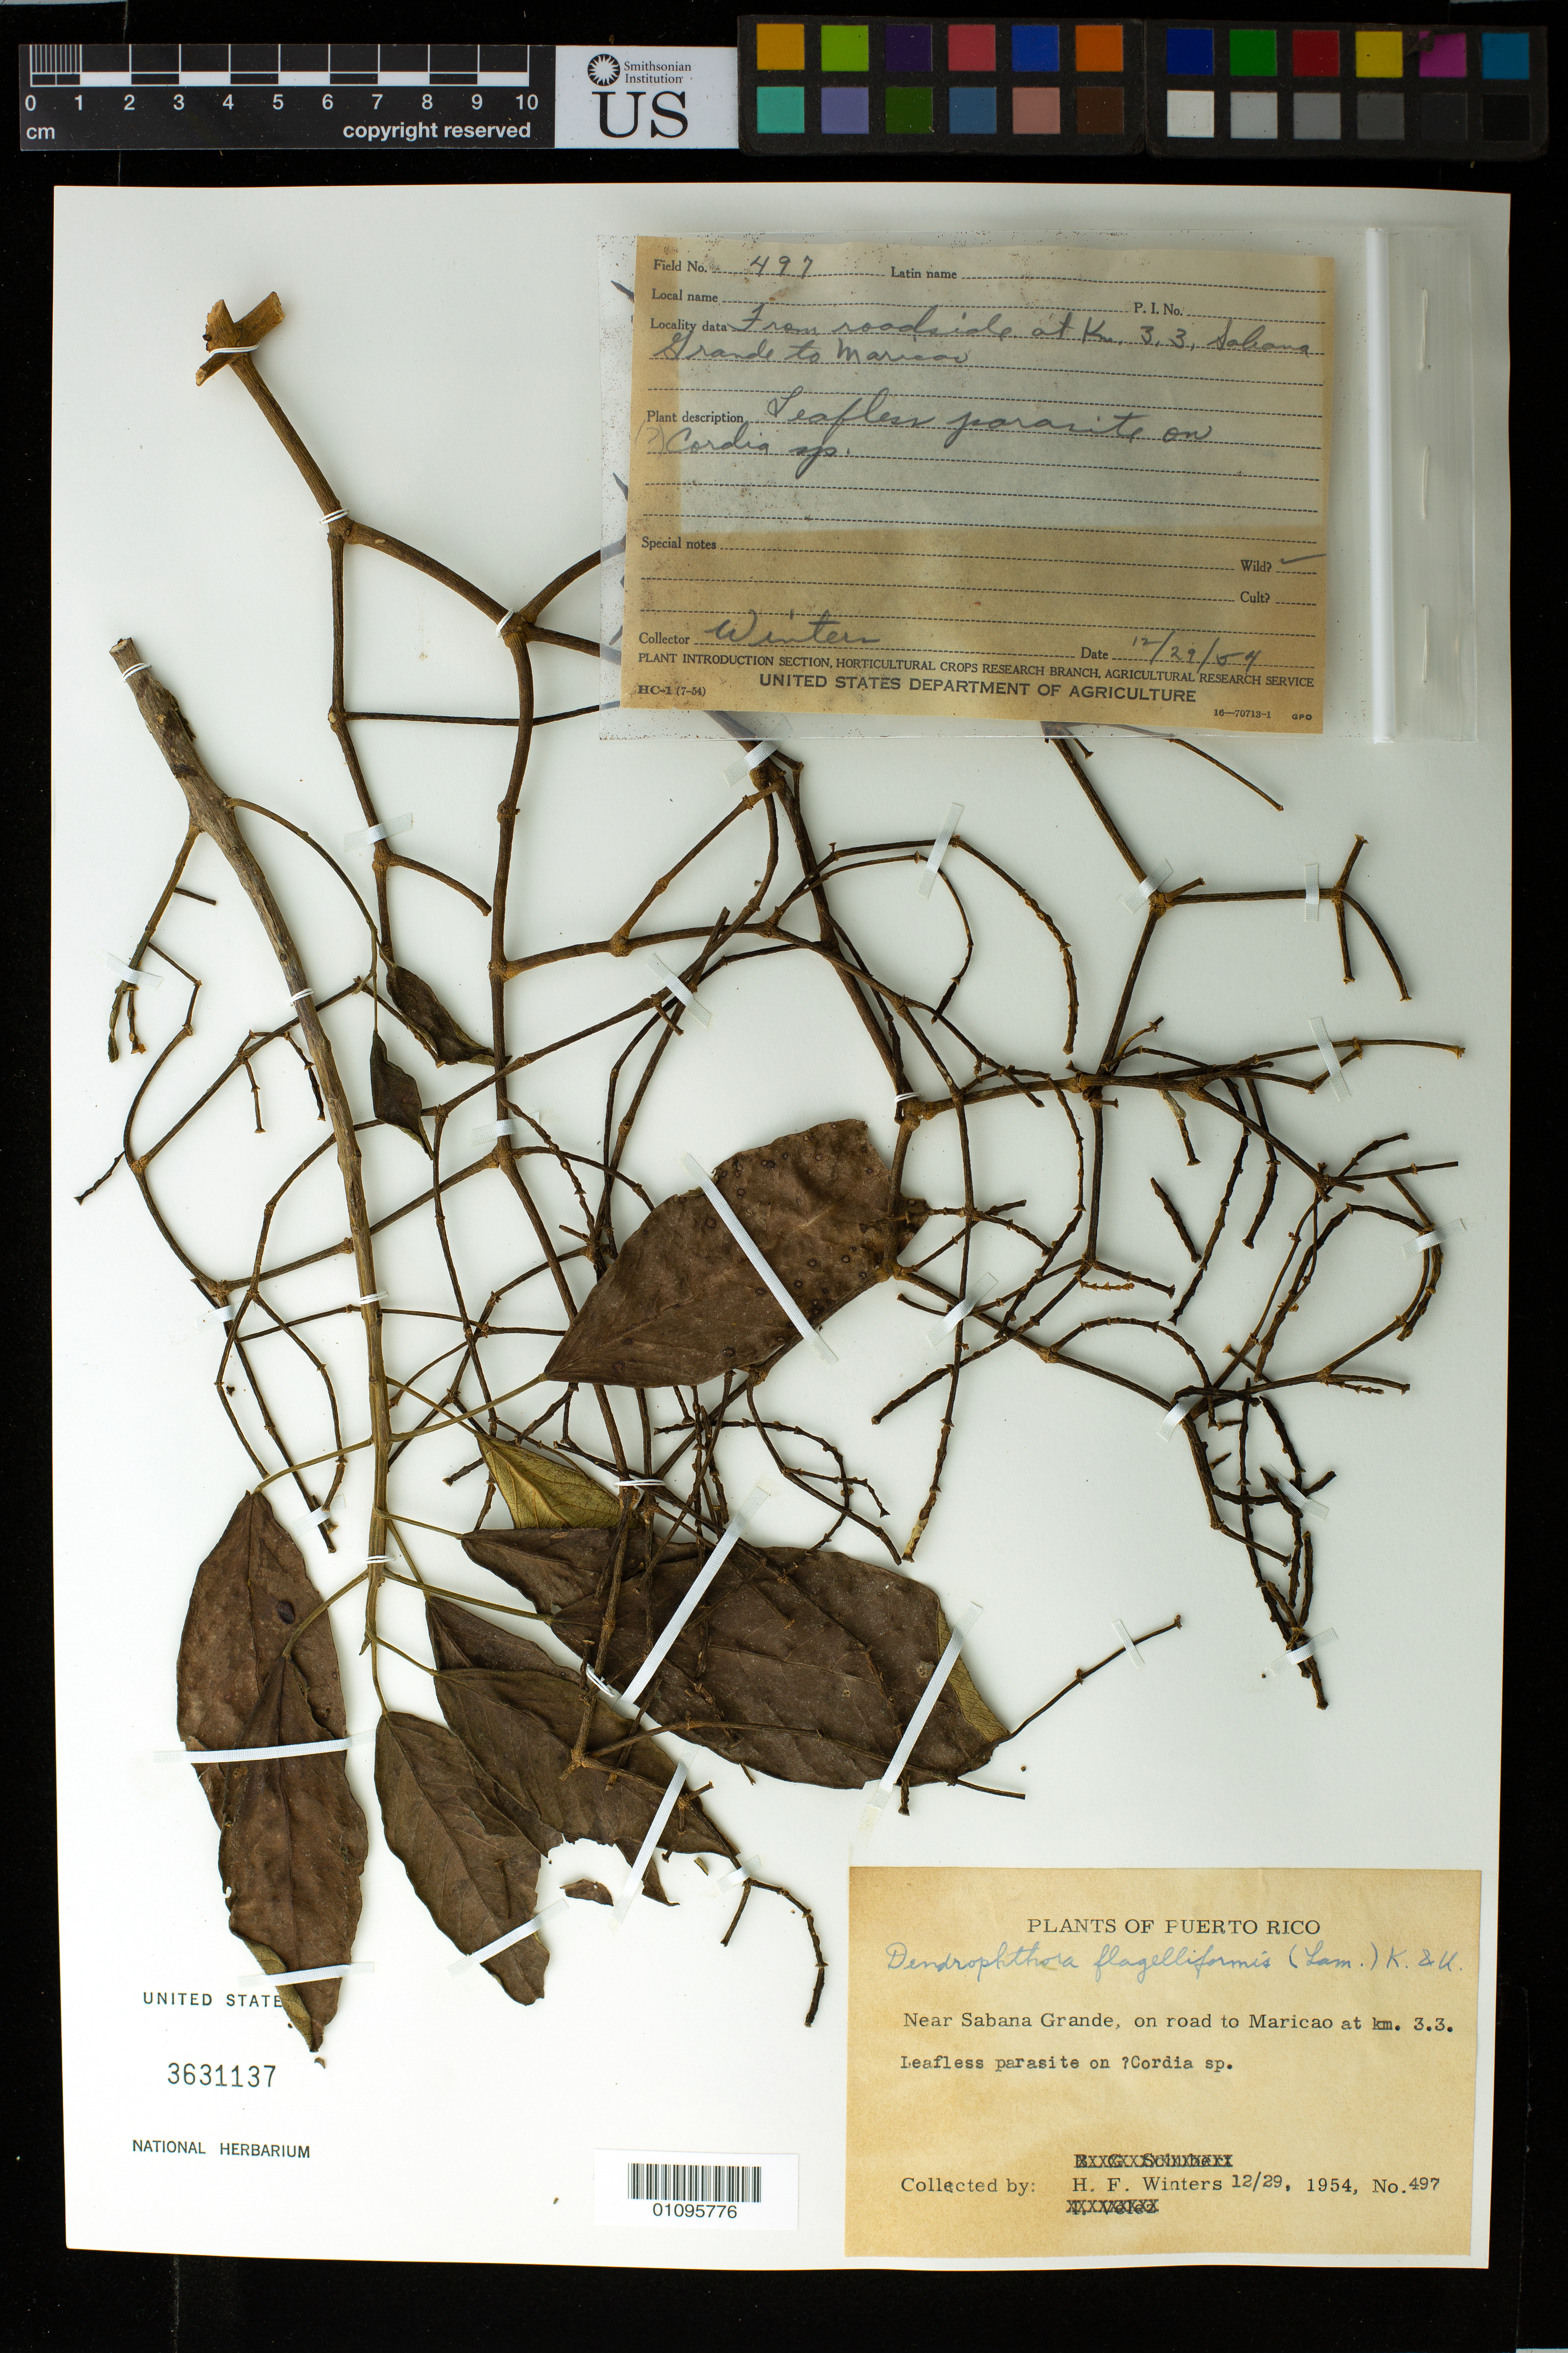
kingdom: Plantae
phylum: Tracheophyta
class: Magnoliopsida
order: Santalales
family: Viscaceae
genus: Dendrophthora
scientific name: Dendrophthora flagelliformis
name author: (Lam.) Krug & Urb.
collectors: H. Winters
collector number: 497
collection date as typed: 29 Dec 1954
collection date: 1954-12-29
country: Puerto Rico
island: Puerto Rico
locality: Sabana Grande vicinity, on road to maricao at km 3.3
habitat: Parasite on ?Cordia sp.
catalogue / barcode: US 3631137